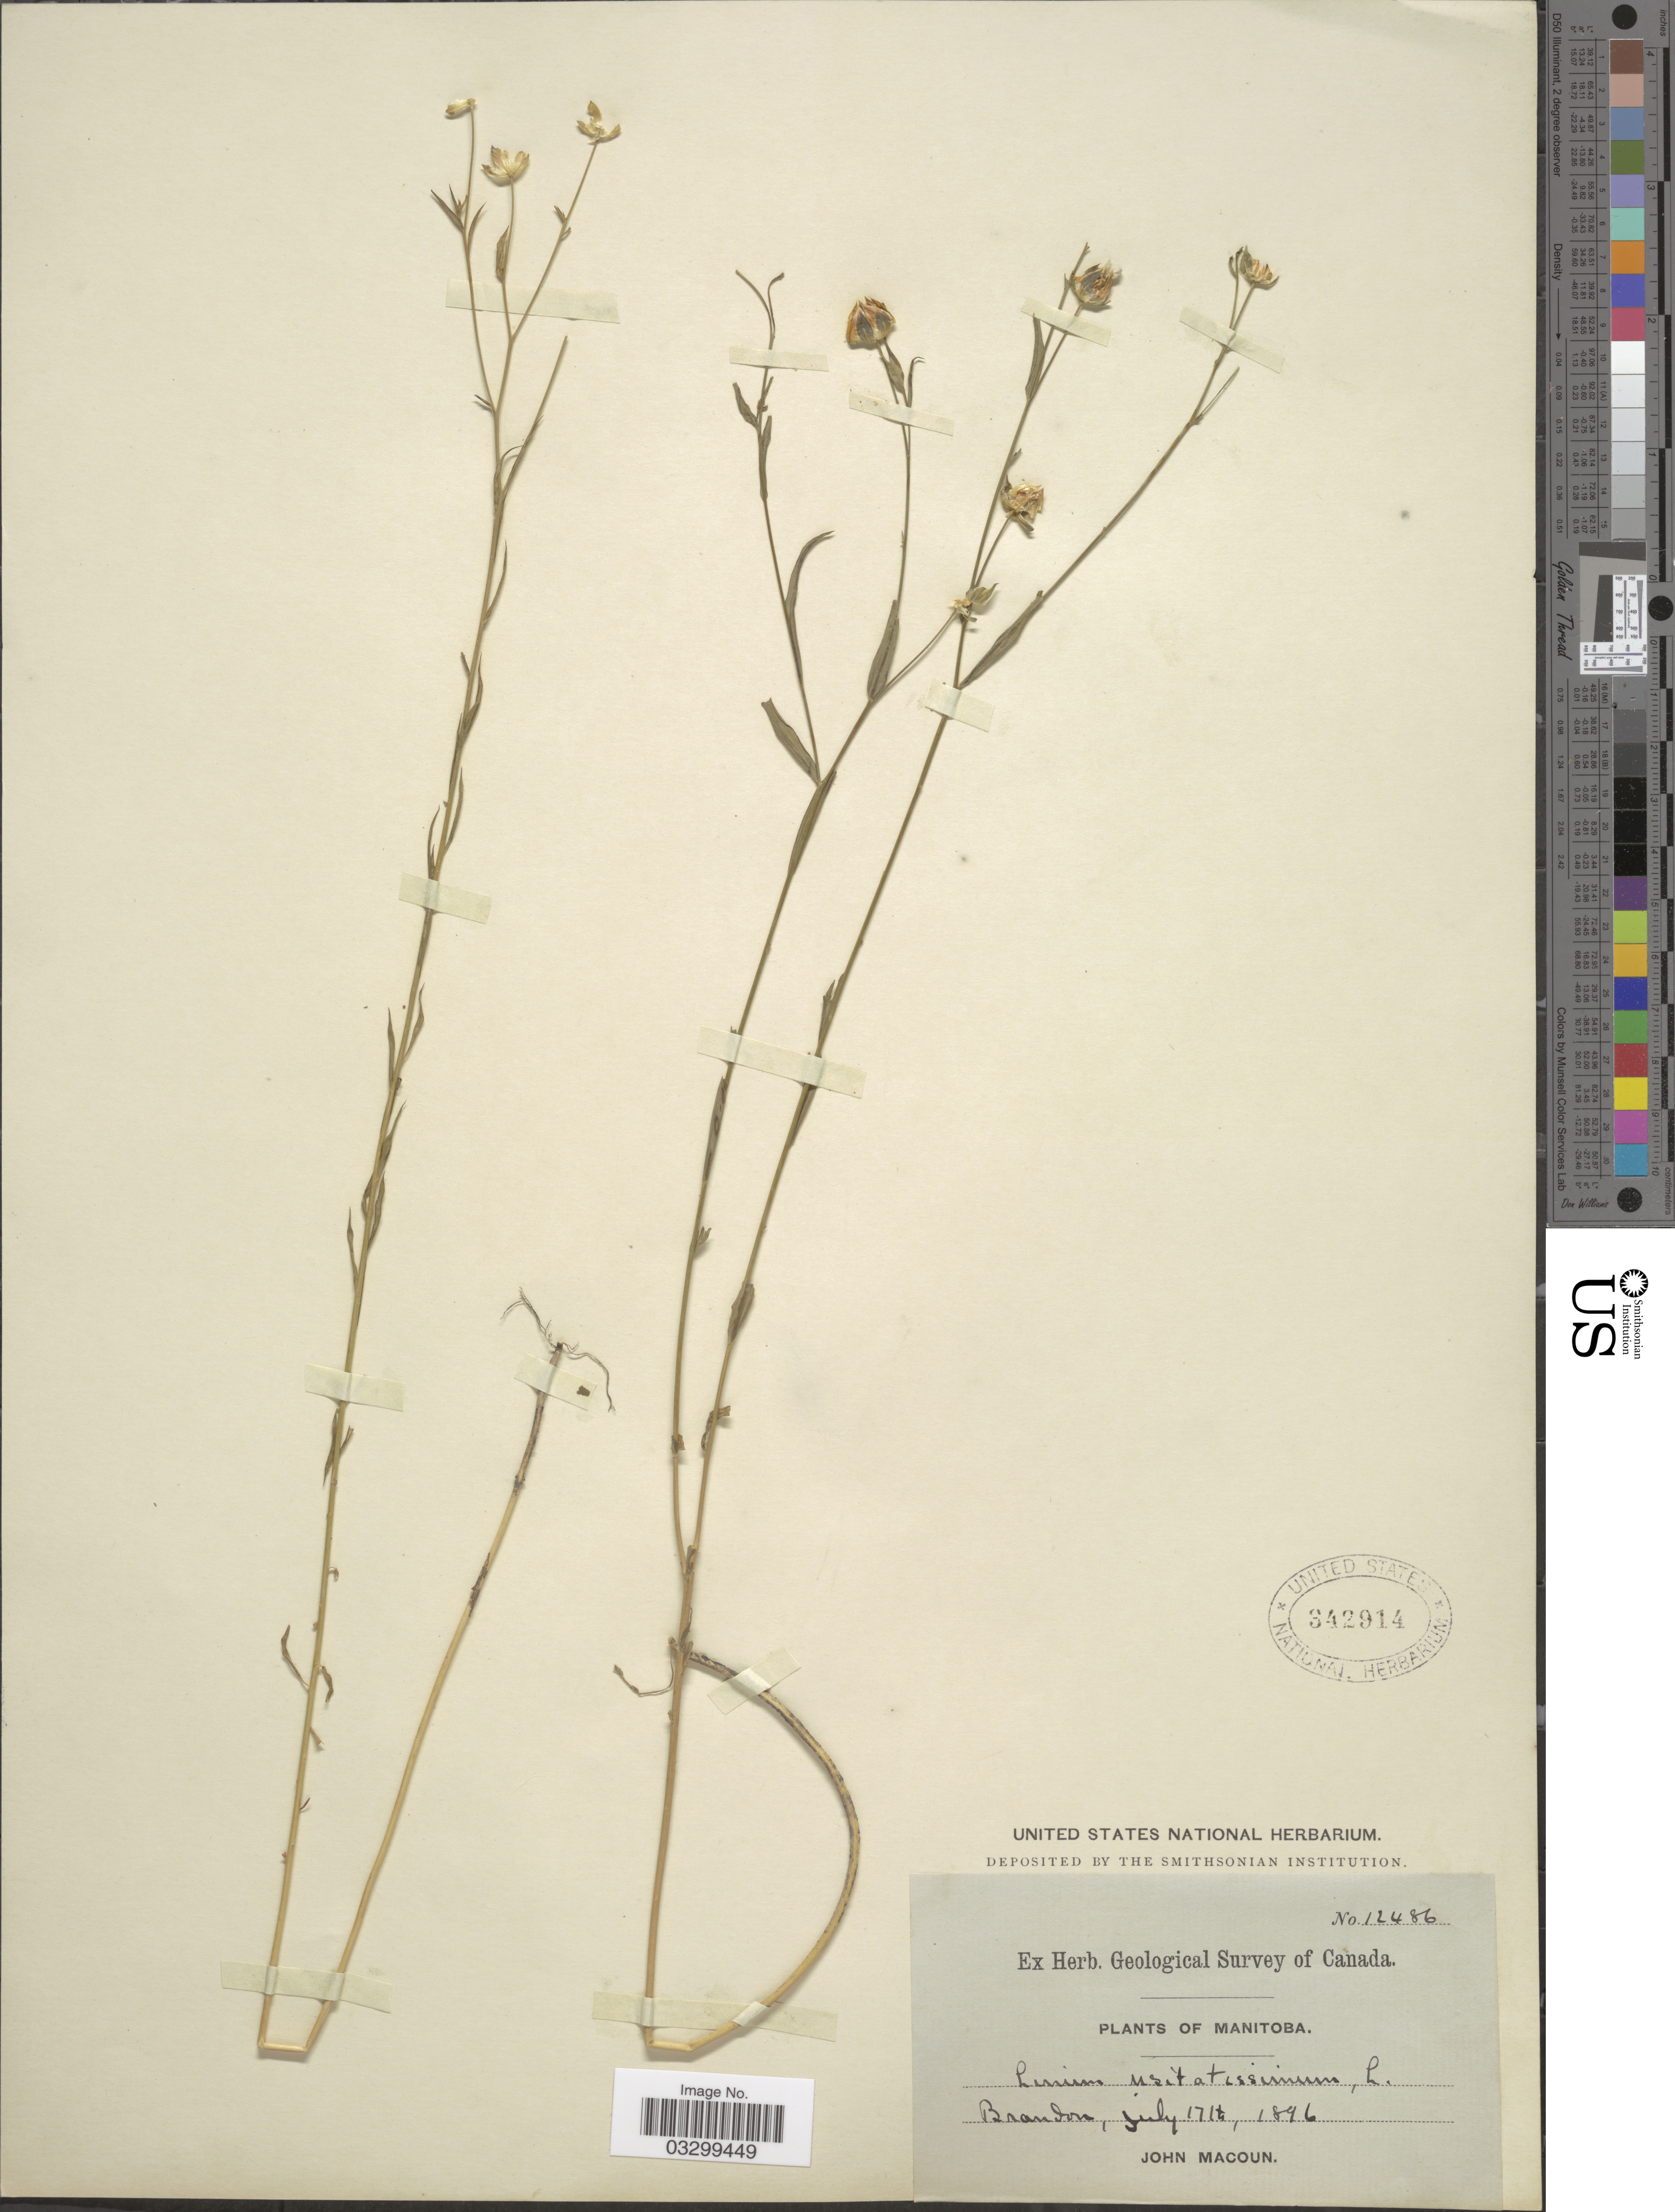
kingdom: Plantae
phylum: Tracheophyta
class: Magnoliopsida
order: Malpighiales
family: Linaceae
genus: Linum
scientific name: Linum usitatissimum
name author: L.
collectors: J. Macoun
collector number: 12486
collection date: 1896-07-17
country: Canada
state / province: Manitoba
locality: Brandon.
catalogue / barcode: US 342914